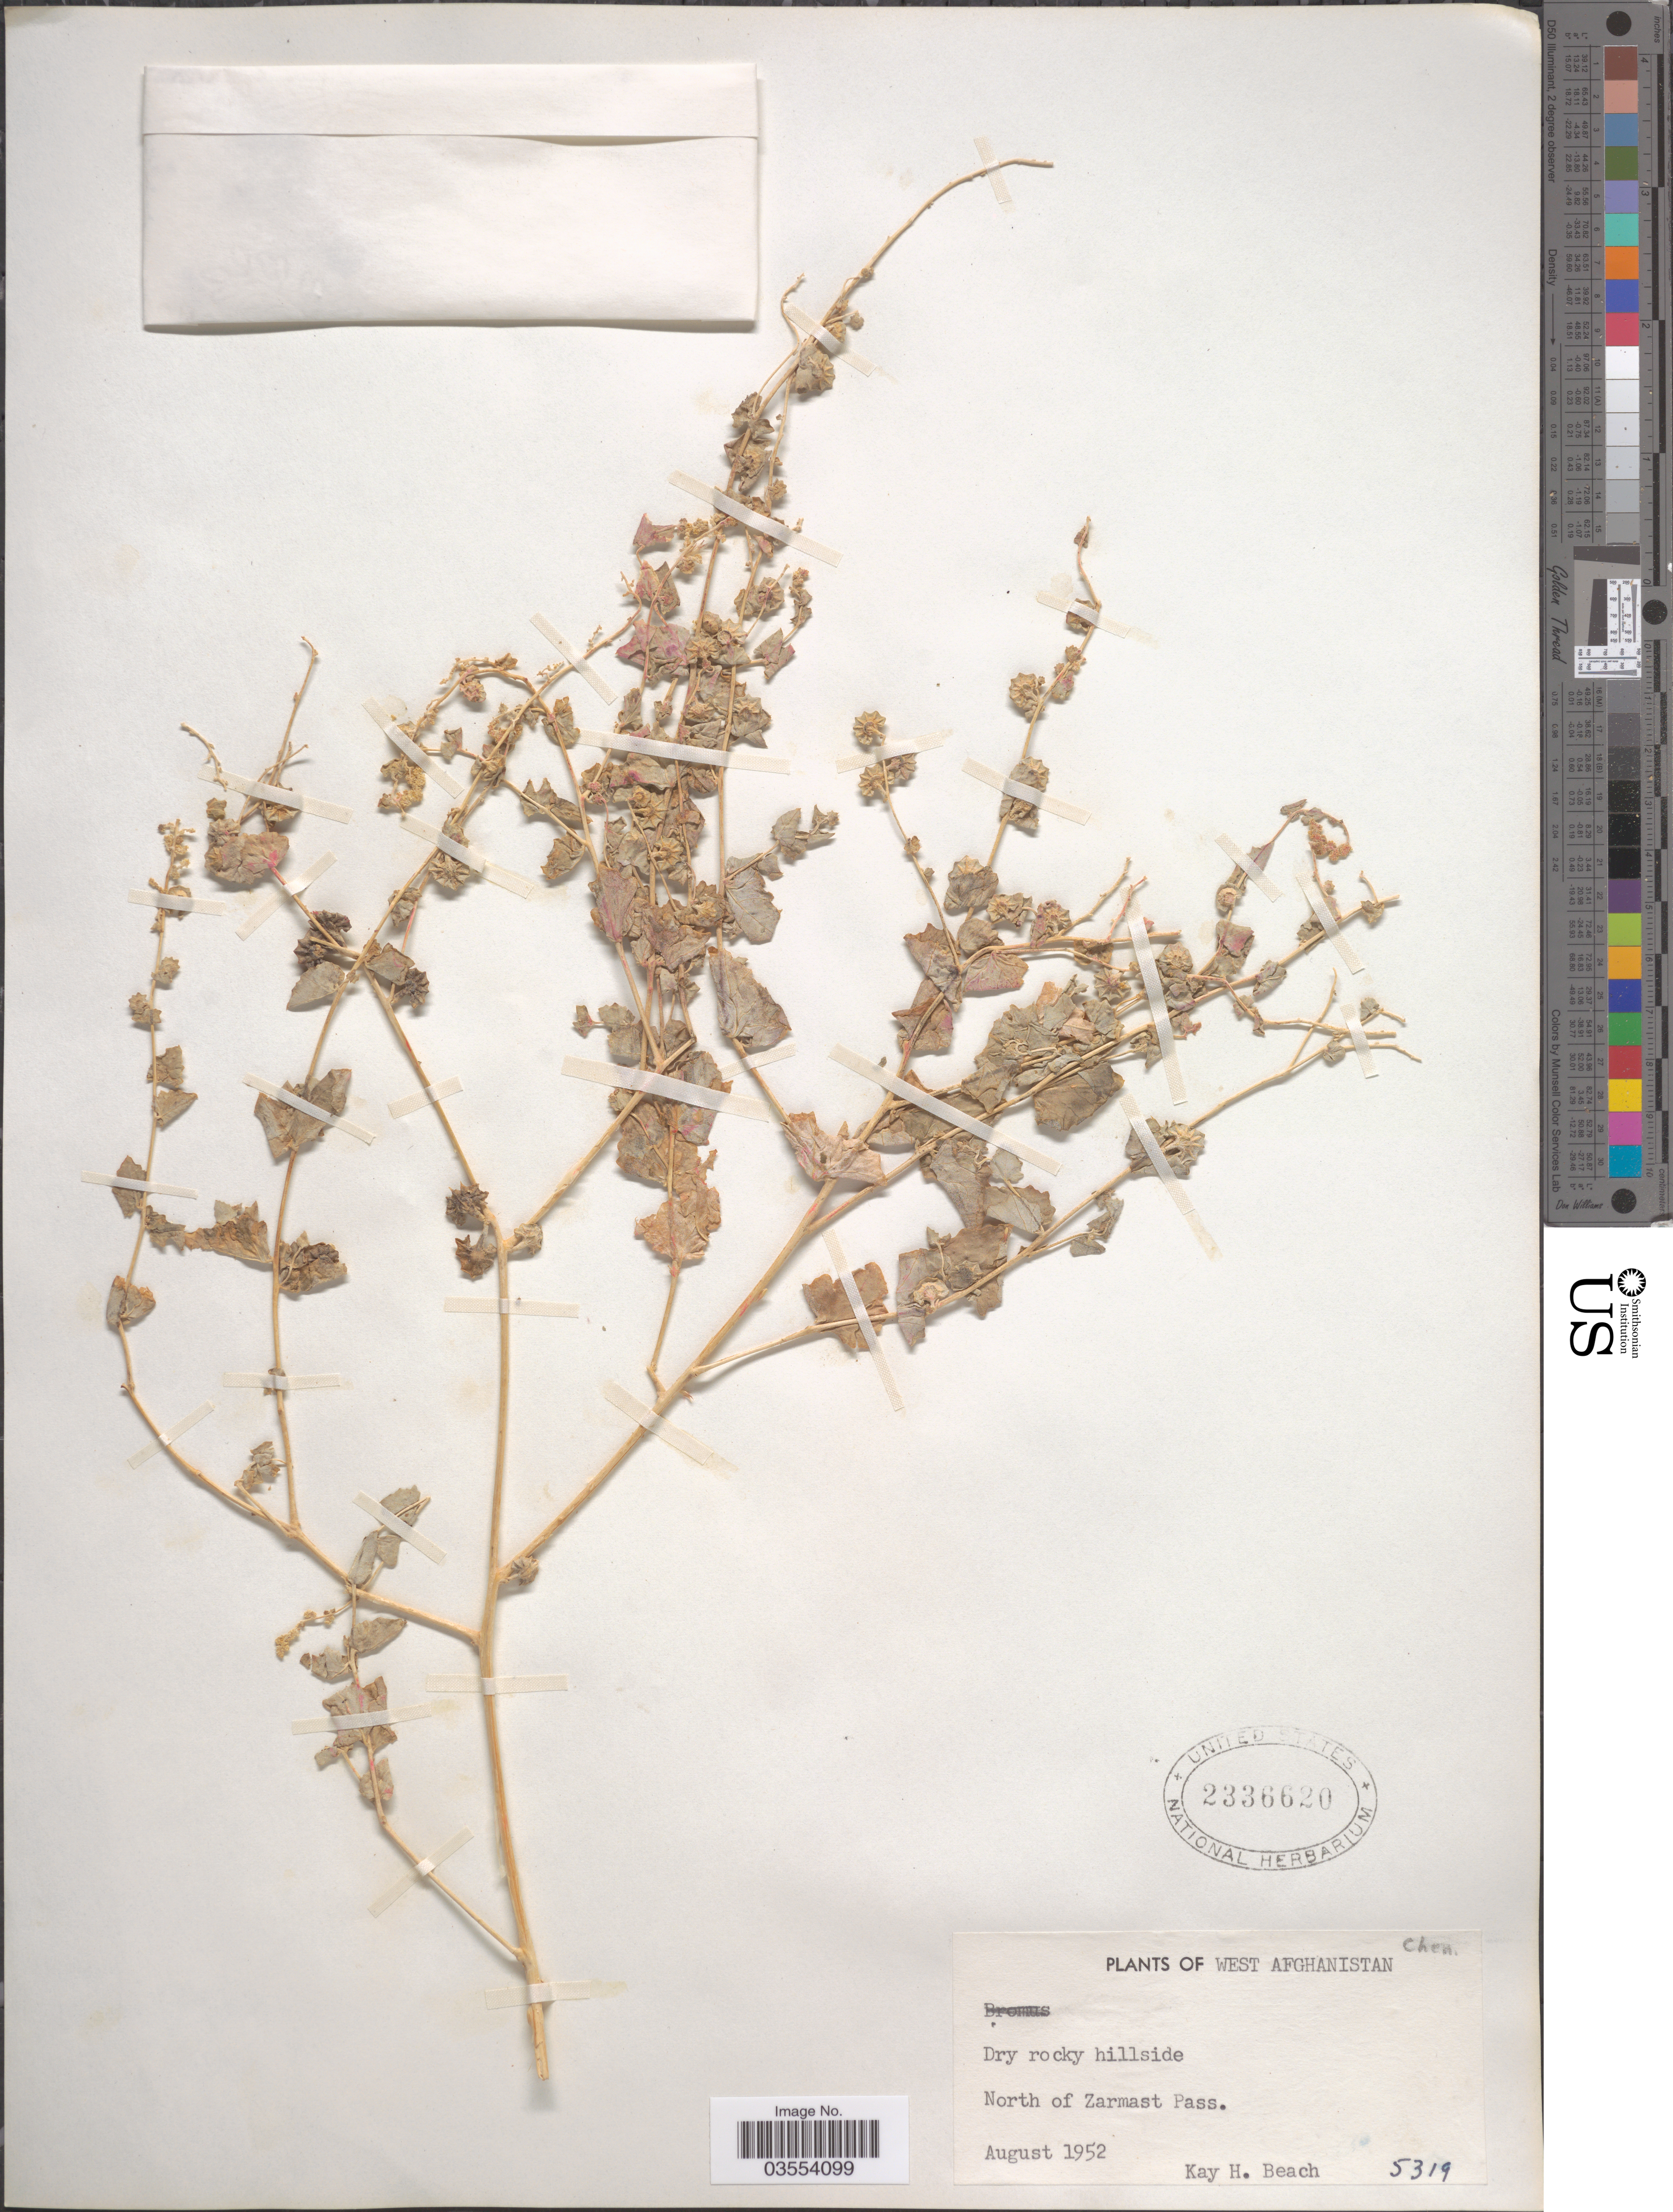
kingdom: Plantae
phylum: Tracheophyta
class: Magnoliopsida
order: Caryophyllales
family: Amaranthaceae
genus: Atriplex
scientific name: Atriplex sp.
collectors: K. H. Beach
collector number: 5319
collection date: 1952-08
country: Afghanistan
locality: West Afghanistan. North of Zarmast Pass.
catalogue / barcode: US 2336620